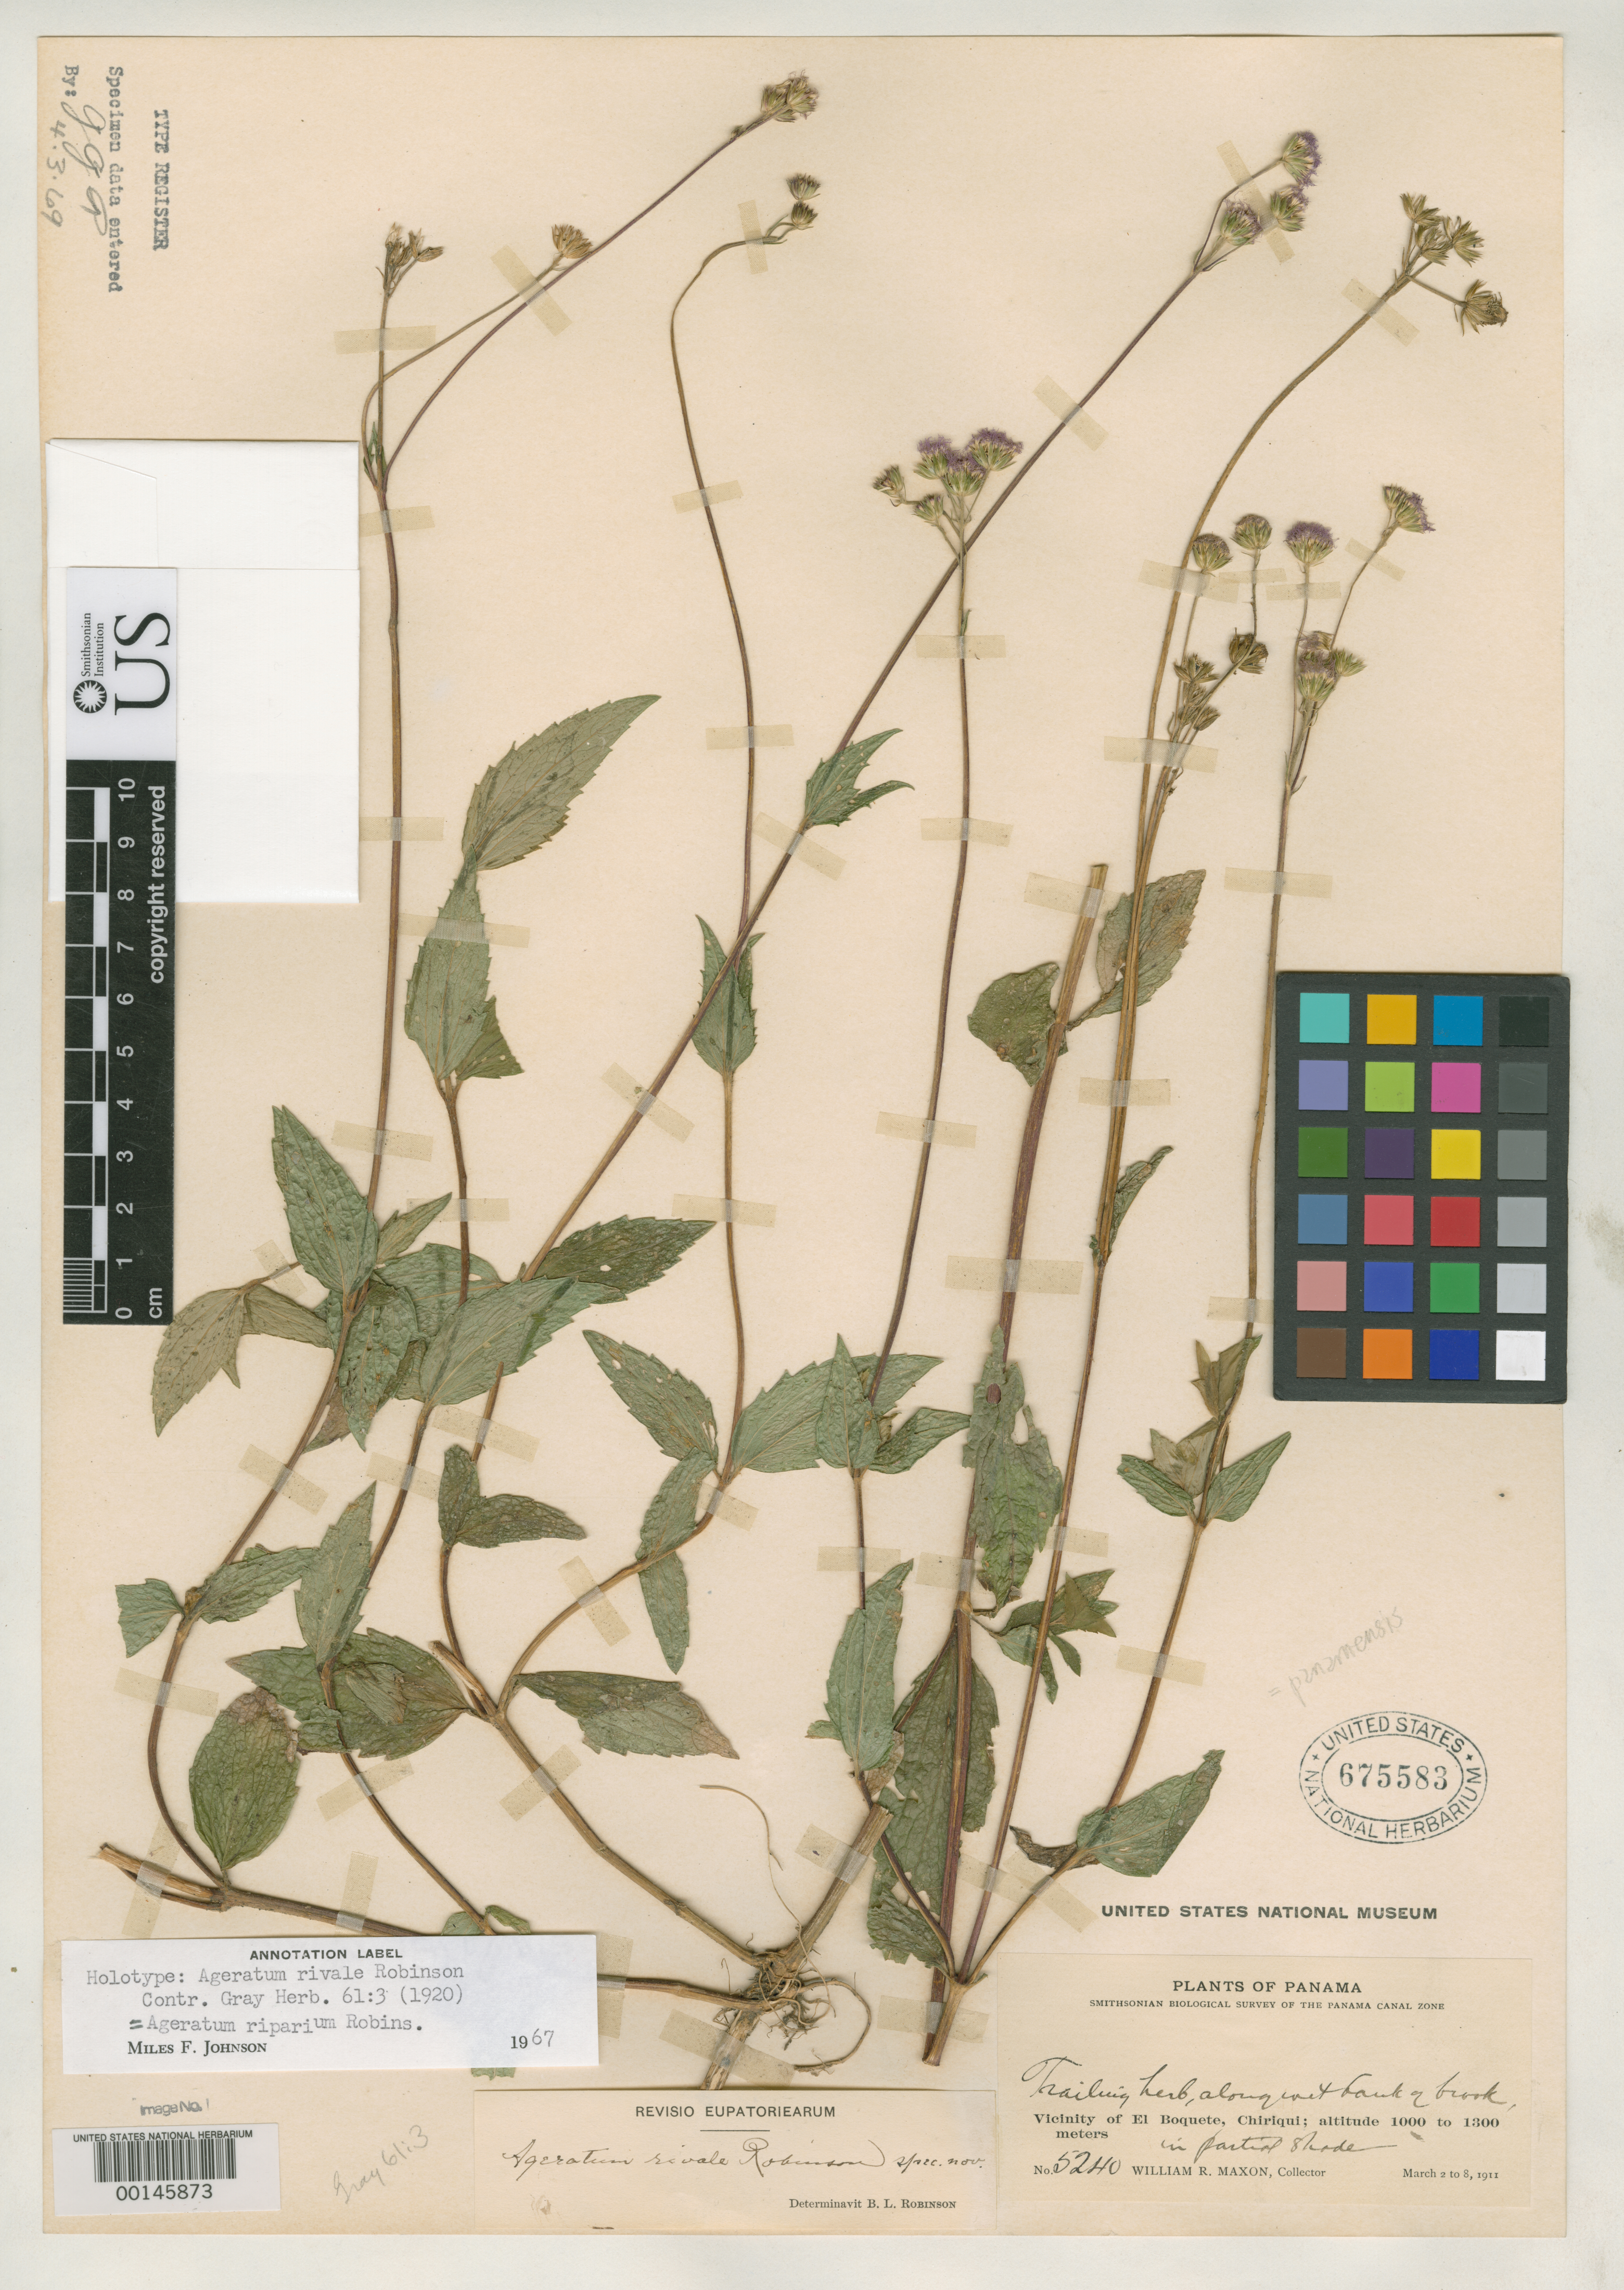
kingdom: Plantae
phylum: Tracheophyta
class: Magnoliopsida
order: Asterales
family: Asteraceae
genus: Ageratum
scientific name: Ageratum rivale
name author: B.L. Rob.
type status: Holotype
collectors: W. R. Maxon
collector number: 5240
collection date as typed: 02 Mar 1911 to 08 Mar 1911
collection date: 1911-03-02/1911-03-08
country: Panama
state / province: Chiriquí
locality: Vicinity of el Boquete.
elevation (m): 1000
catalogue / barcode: US 675583